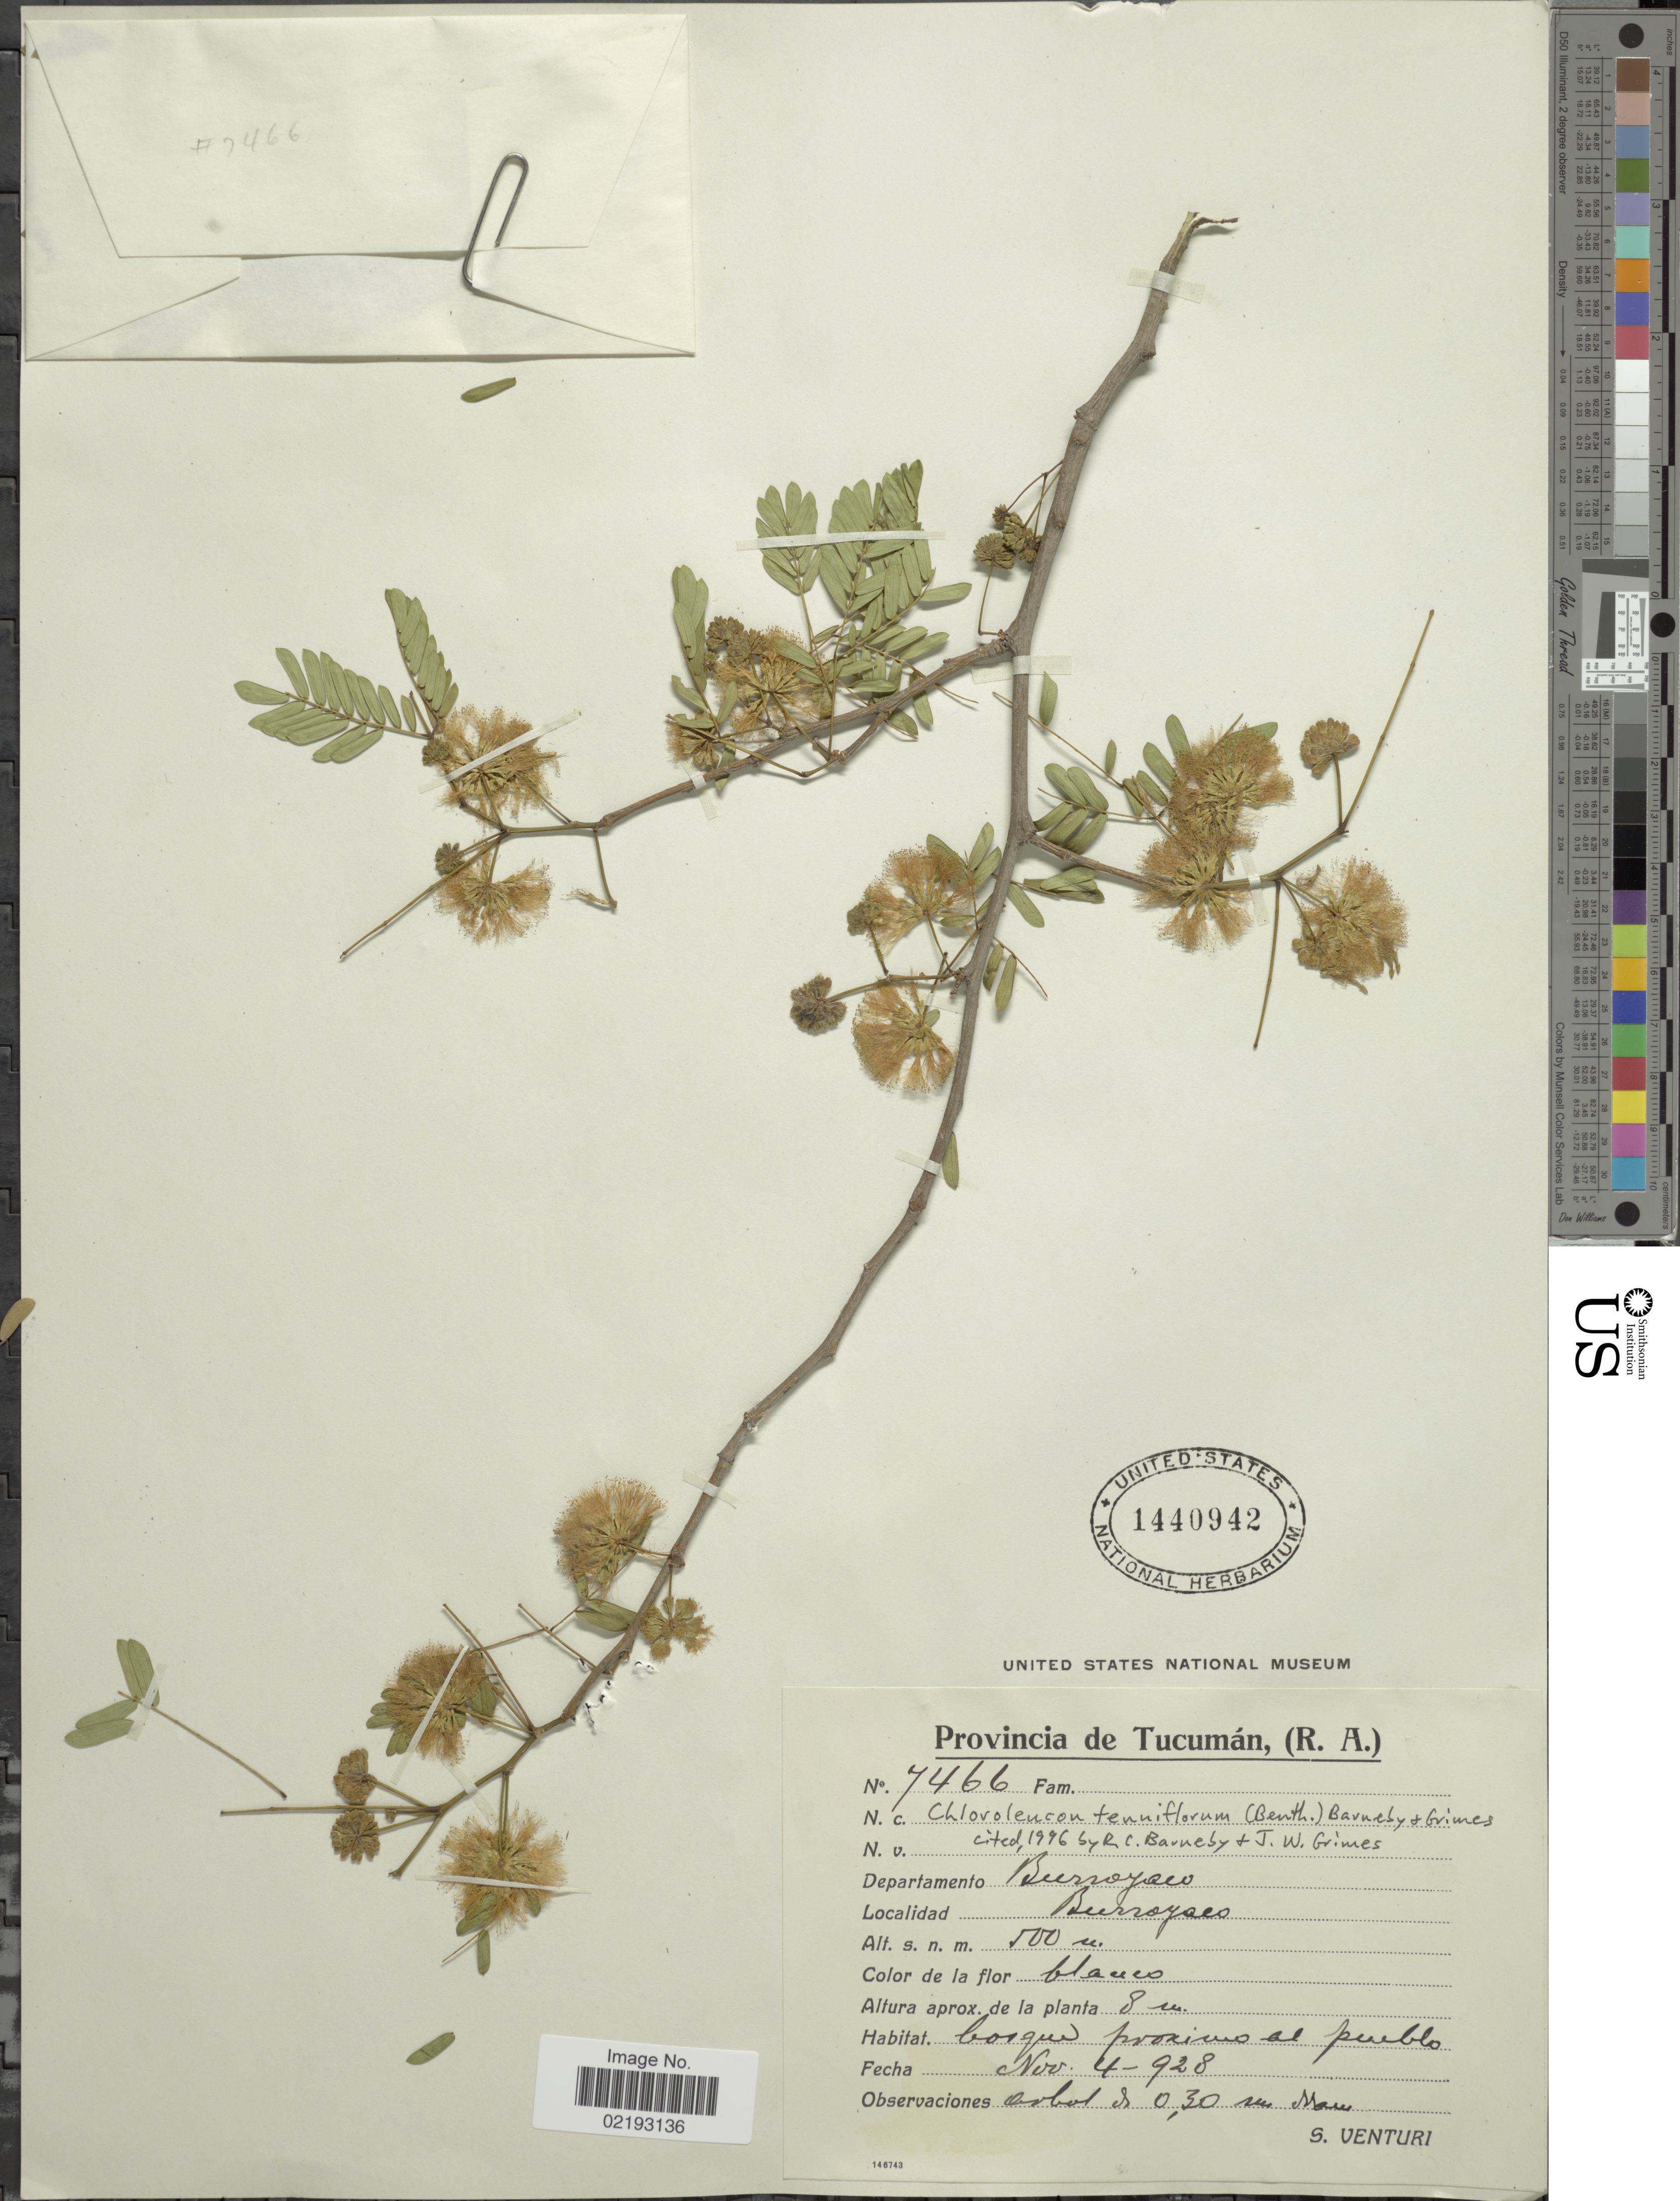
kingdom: Plantae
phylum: Tracheophyta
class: Magnoliopsida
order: Fabales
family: Fabaceae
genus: Chloroleucon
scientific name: Chloroleucon tenuiflorum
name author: (Benth.) Barneby & J.W. Grimes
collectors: S. Venturi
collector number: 7466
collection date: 1928-11-04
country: Argentina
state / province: Tucuman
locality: Departamento Burroyaco, Burroyaco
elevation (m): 500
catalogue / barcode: US 1440942